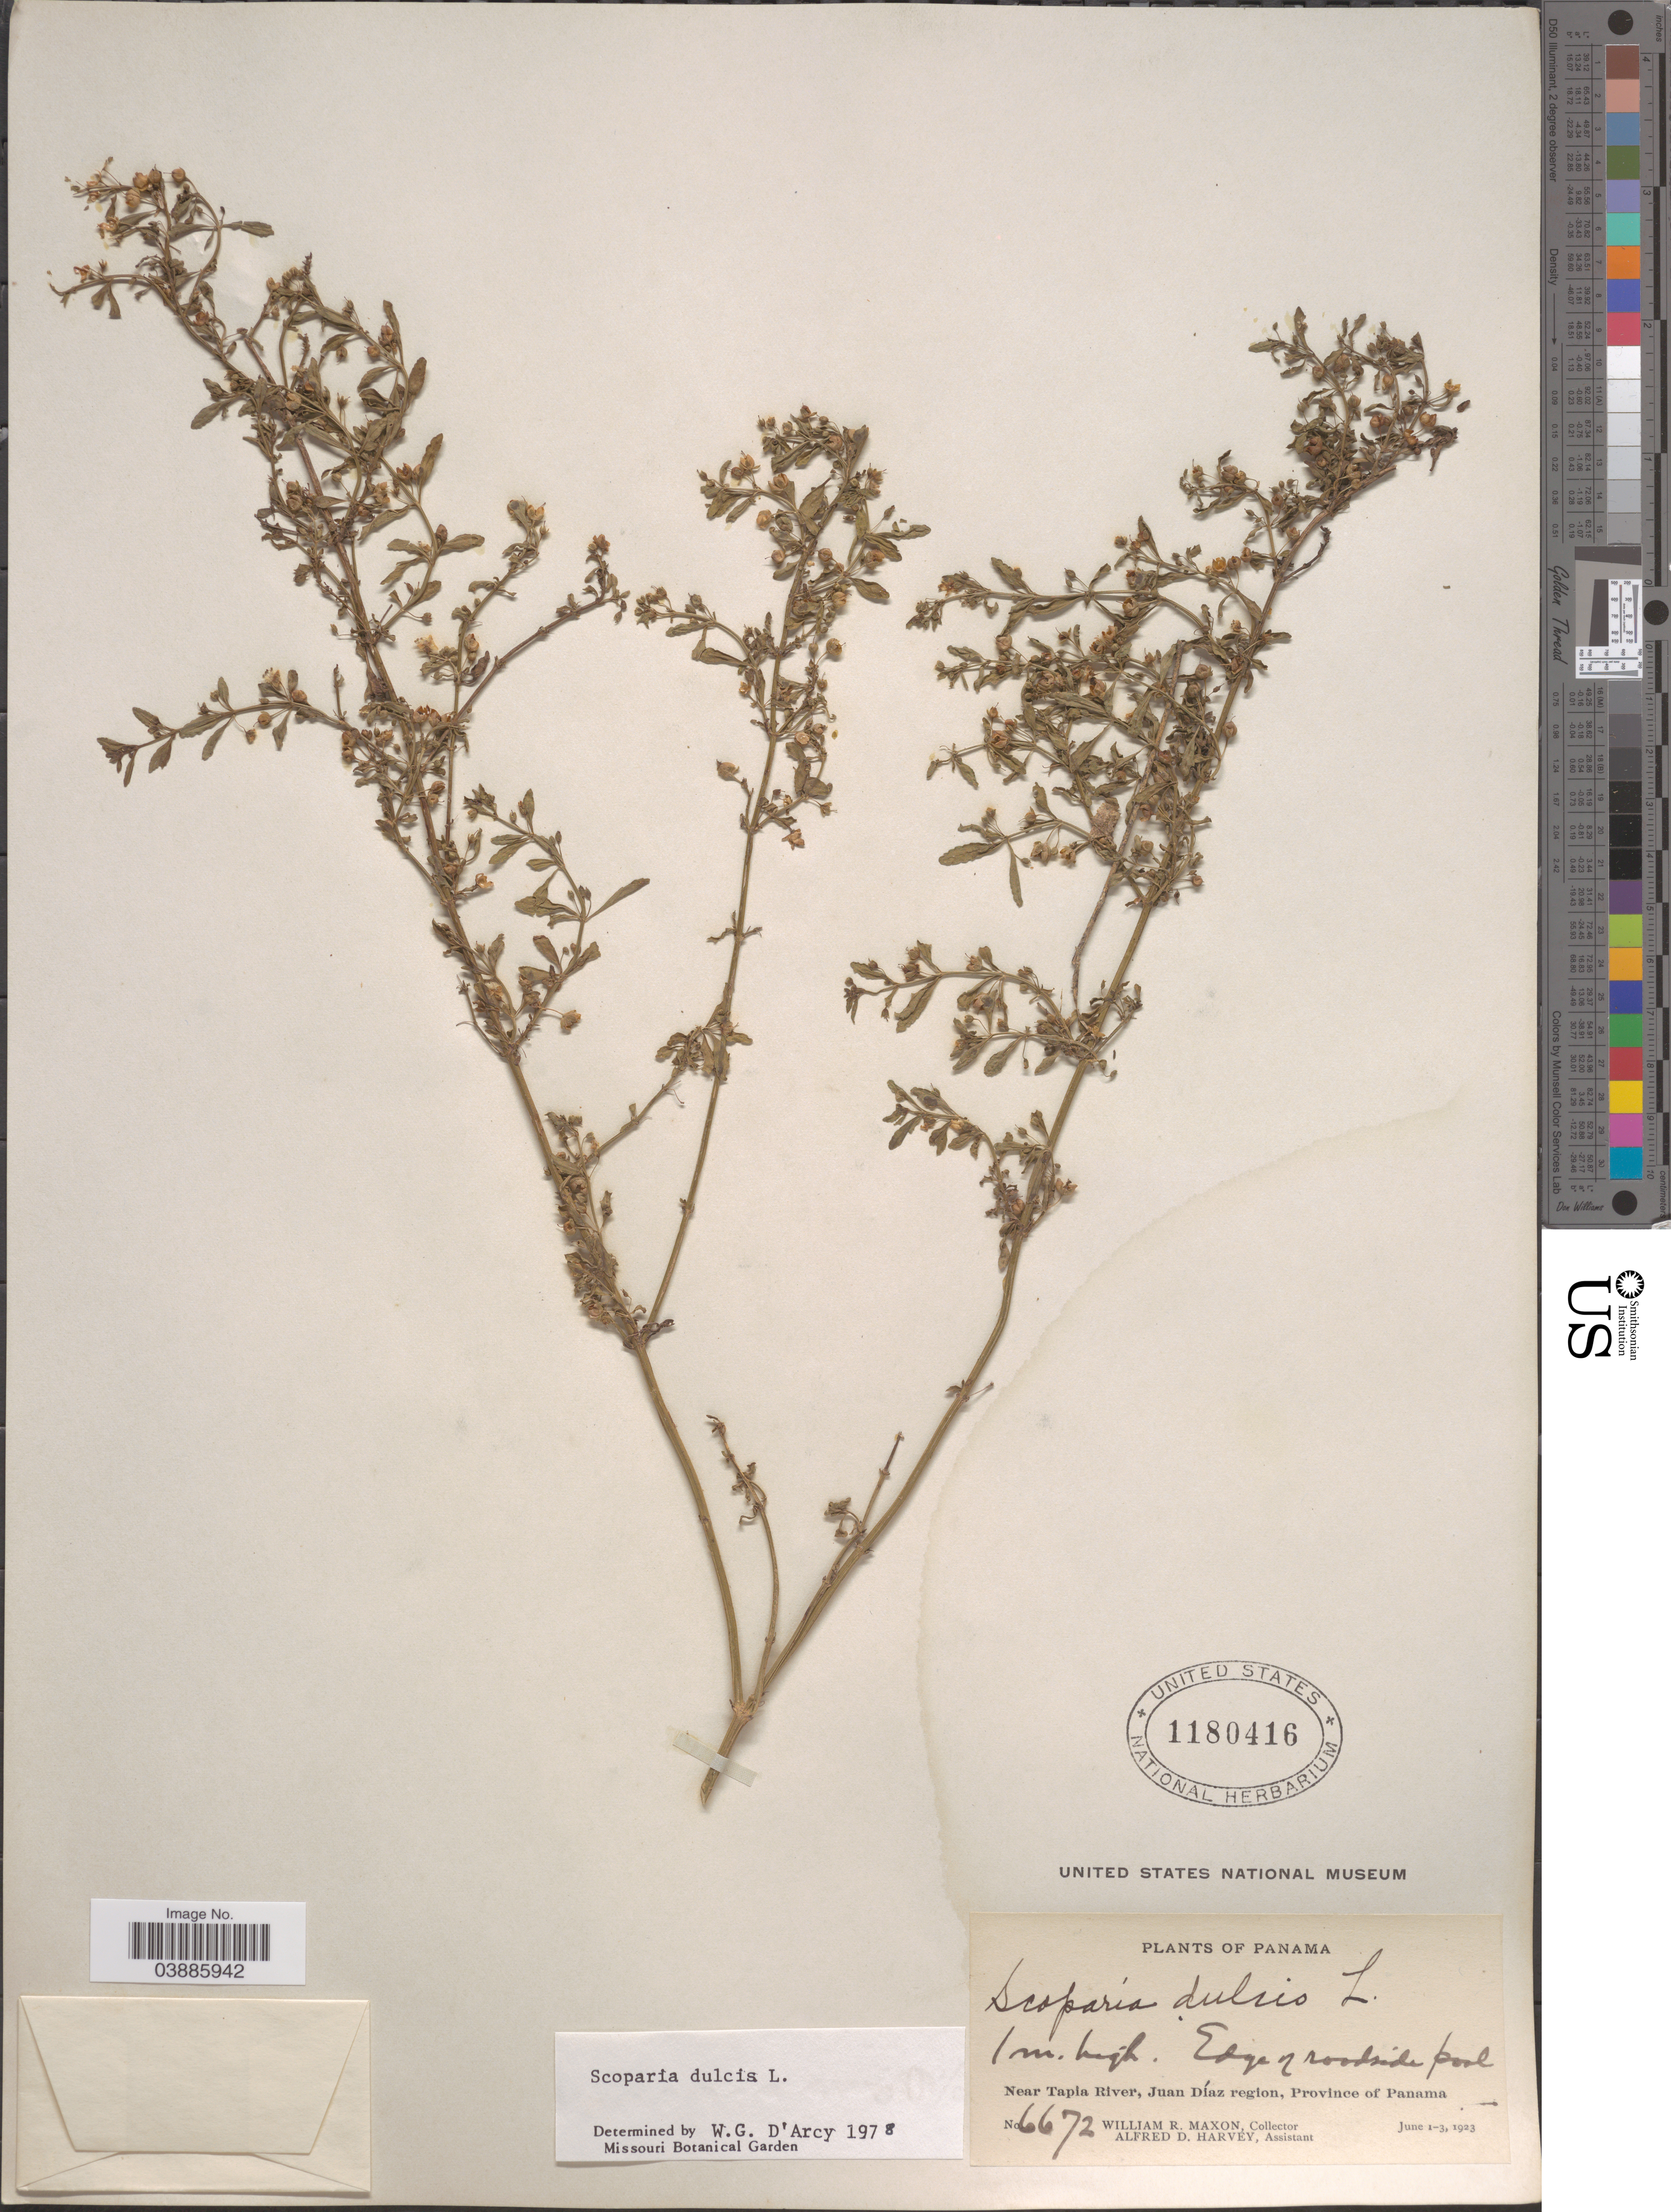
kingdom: Plantae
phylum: Tracheophyta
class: Magnoliopsida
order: Lamiales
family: Plantaginaceae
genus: Scoparia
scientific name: Scoparia dulcis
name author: L.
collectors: W. R. Maxon & A. D. Harvey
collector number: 6672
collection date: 1923-06-01/1923-06-03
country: Panama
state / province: Panamá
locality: Near Tapia River, Juan Díaz region.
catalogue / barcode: US 1180416